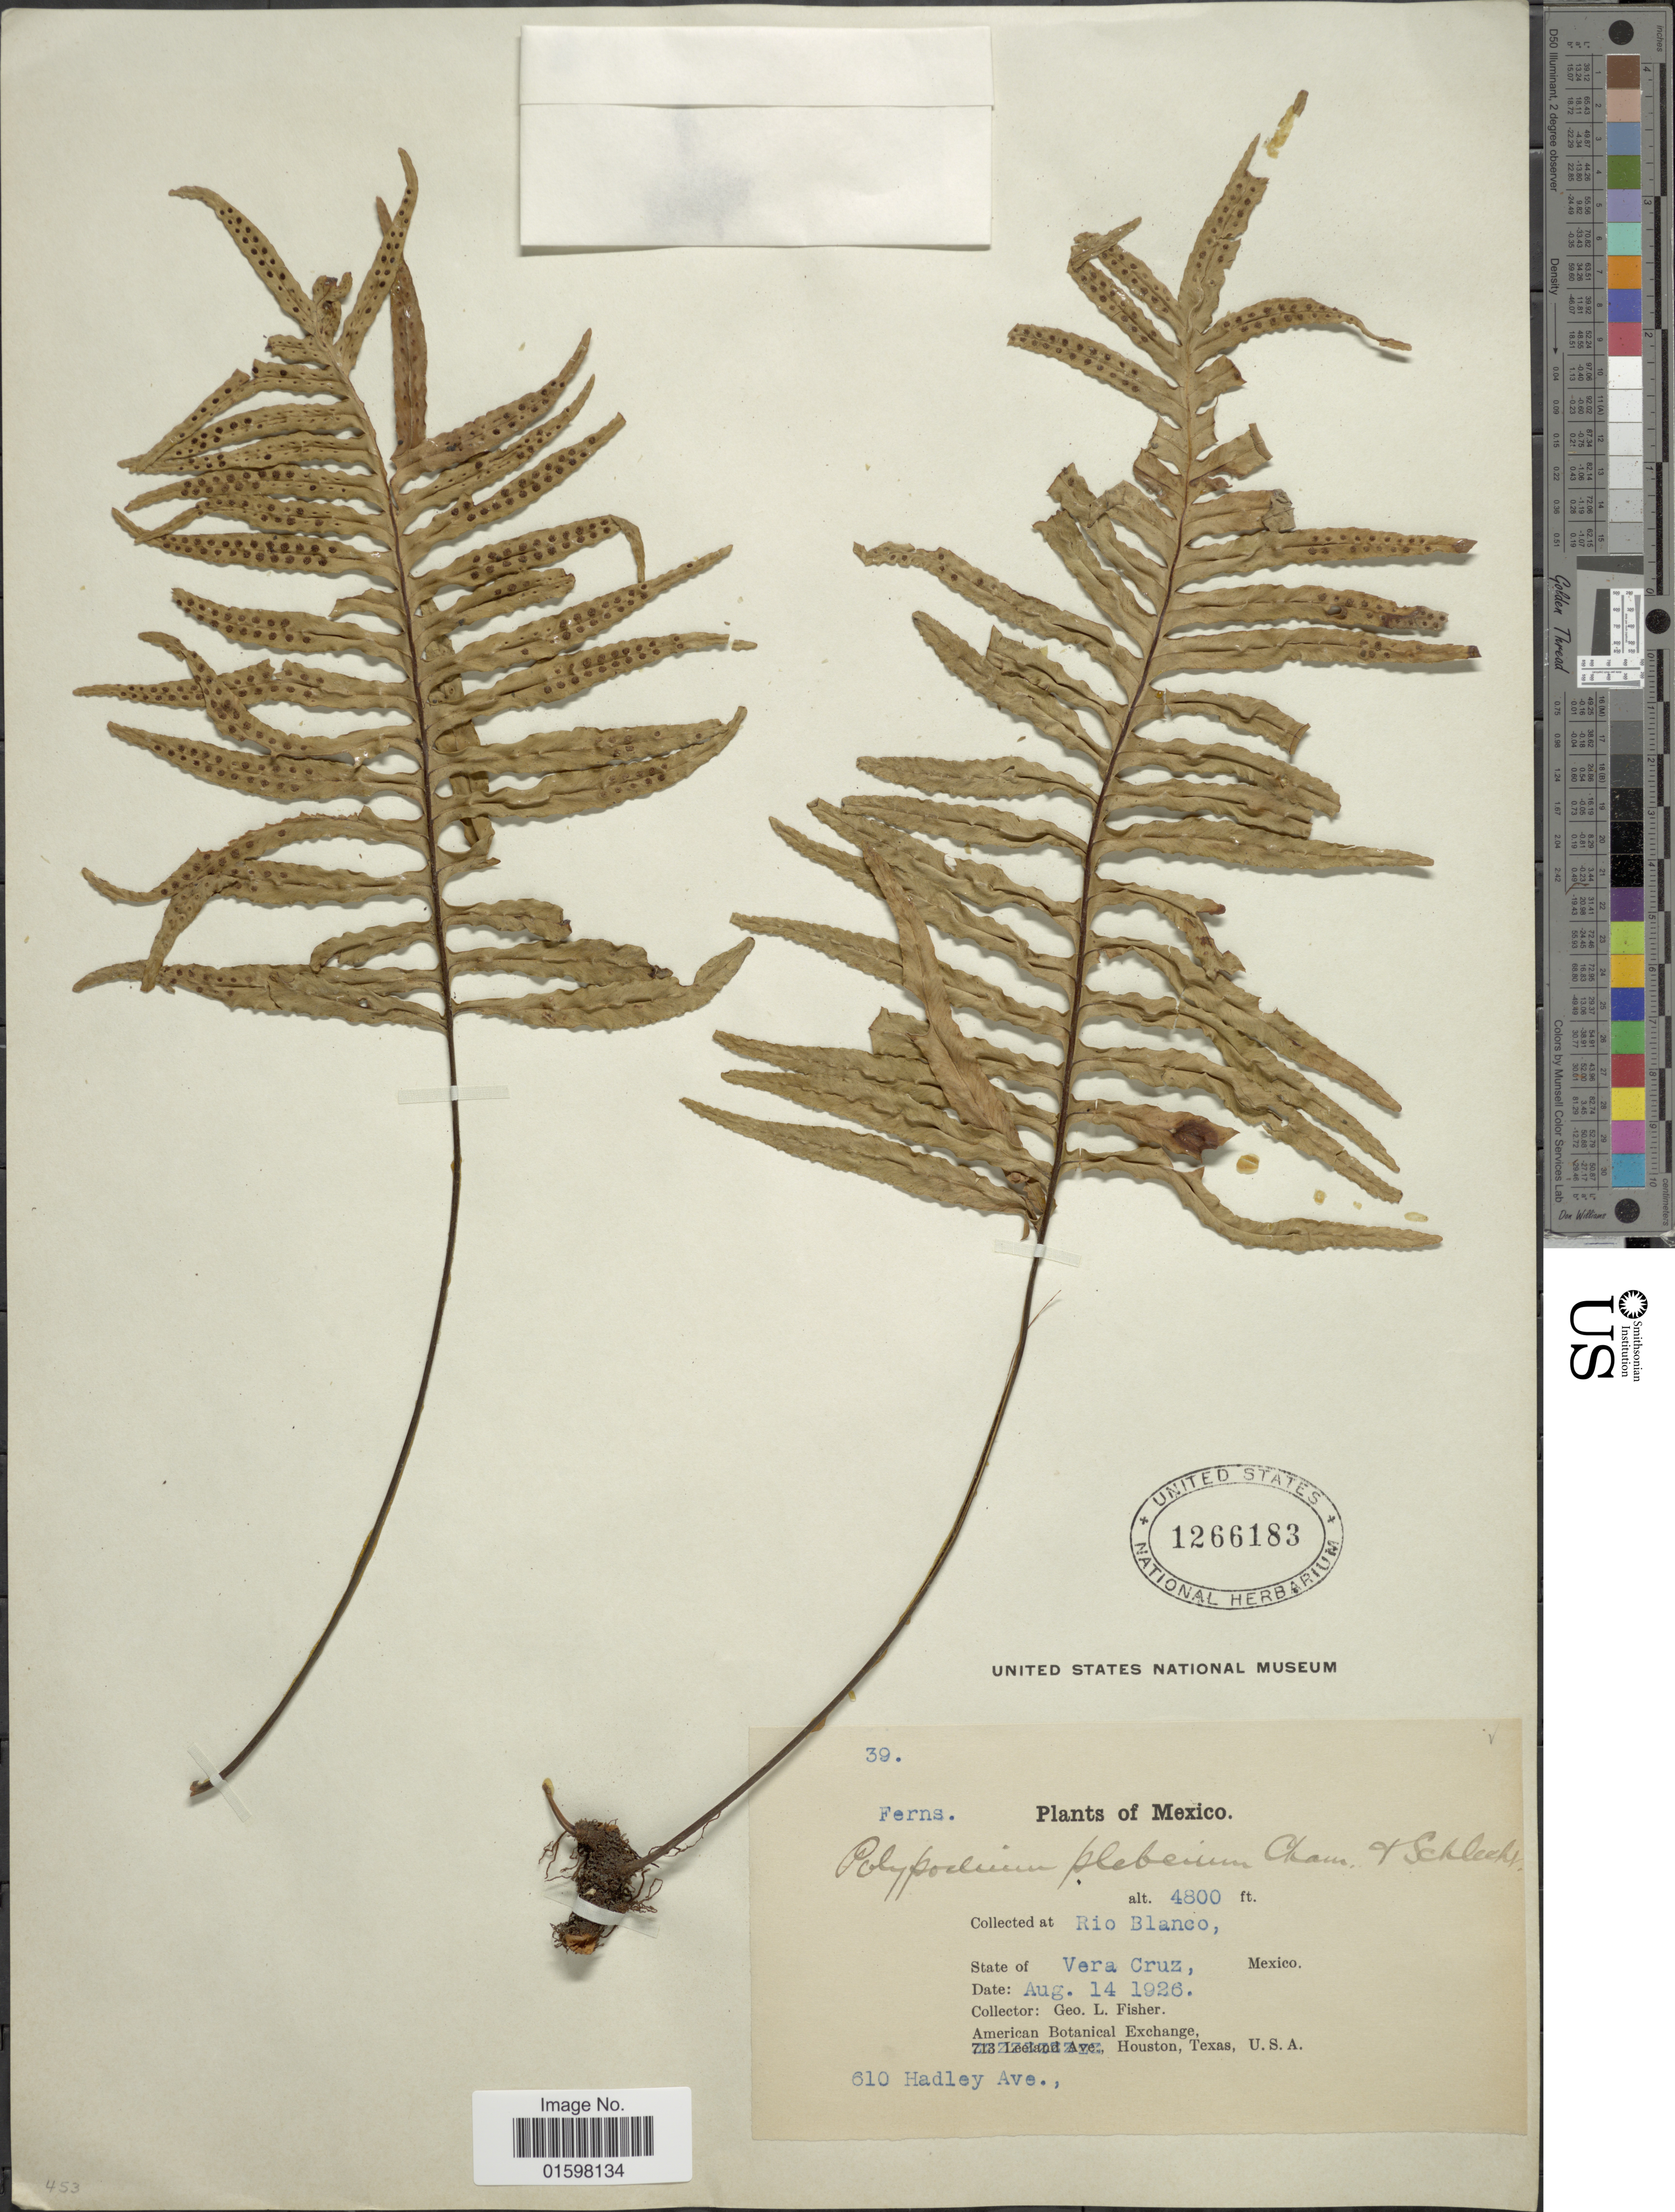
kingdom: Plantae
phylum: Tracheophyta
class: Polypodiopsida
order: Polypodiales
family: Polypodiaceae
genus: Pleopeltis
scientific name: Pleopeltis plebeia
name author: (Schltdl. ex Cham.) A.R. Sm. & Tejero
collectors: G. L. Fisher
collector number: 39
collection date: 1926-08-14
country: Mexico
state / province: Veracruz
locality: Rio Blanco, State of Vera Cruz, 610 Hadley Ave [unsure placement]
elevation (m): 1463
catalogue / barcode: US 1266183